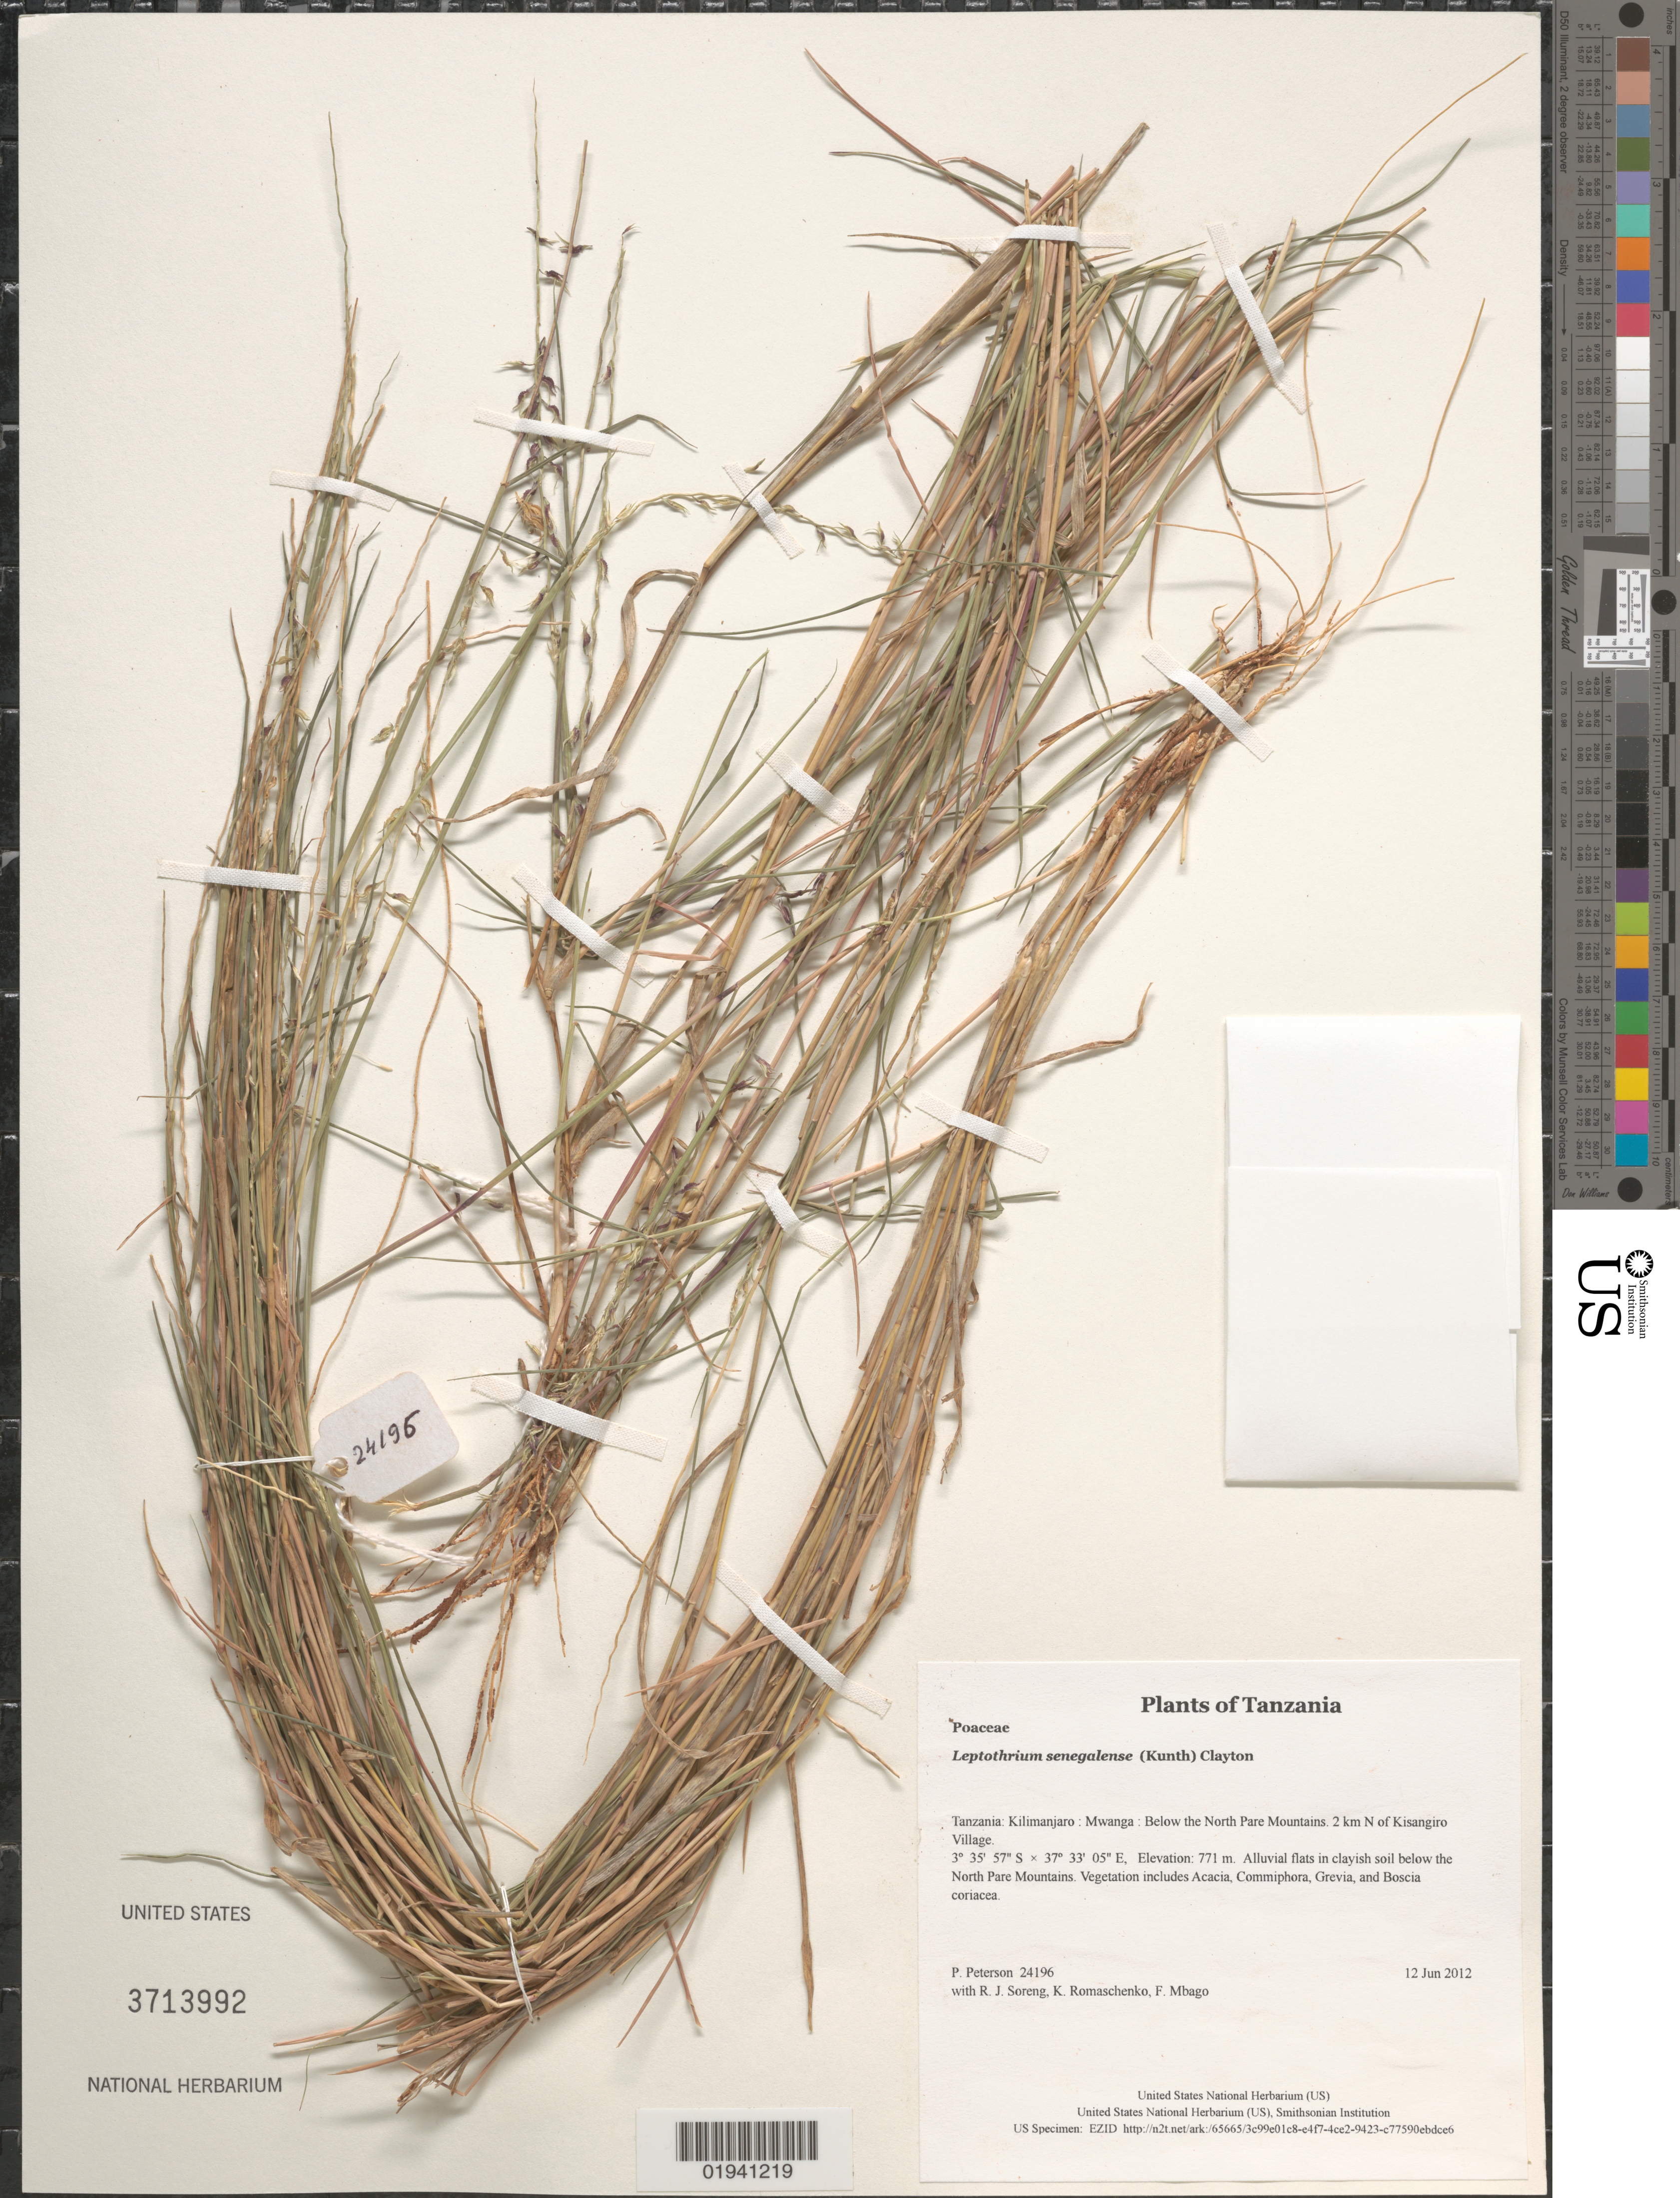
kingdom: Plantae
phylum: Tracheophyta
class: Liliopsida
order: Poales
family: Poaceae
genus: Leptothrium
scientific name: Leptothrium senegalense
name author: (Kunth) Clayton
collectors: P. M. Peterson, R. J. Soreng, K. Romaschenko & F. Mbago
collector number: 24196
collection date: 2012-06-12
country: Tanzania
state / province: Kilimanjaro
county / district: Mwanga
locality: Below the North Pare Mountains. 2 km N of Kisangiro Village.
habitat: Alluvial flats in clayish soil below the North Pare Mountains. Vegetation includes Acacia, Commiphora, Grevia, and Boscia coriacea.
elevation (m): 771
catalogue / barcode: US 3713992